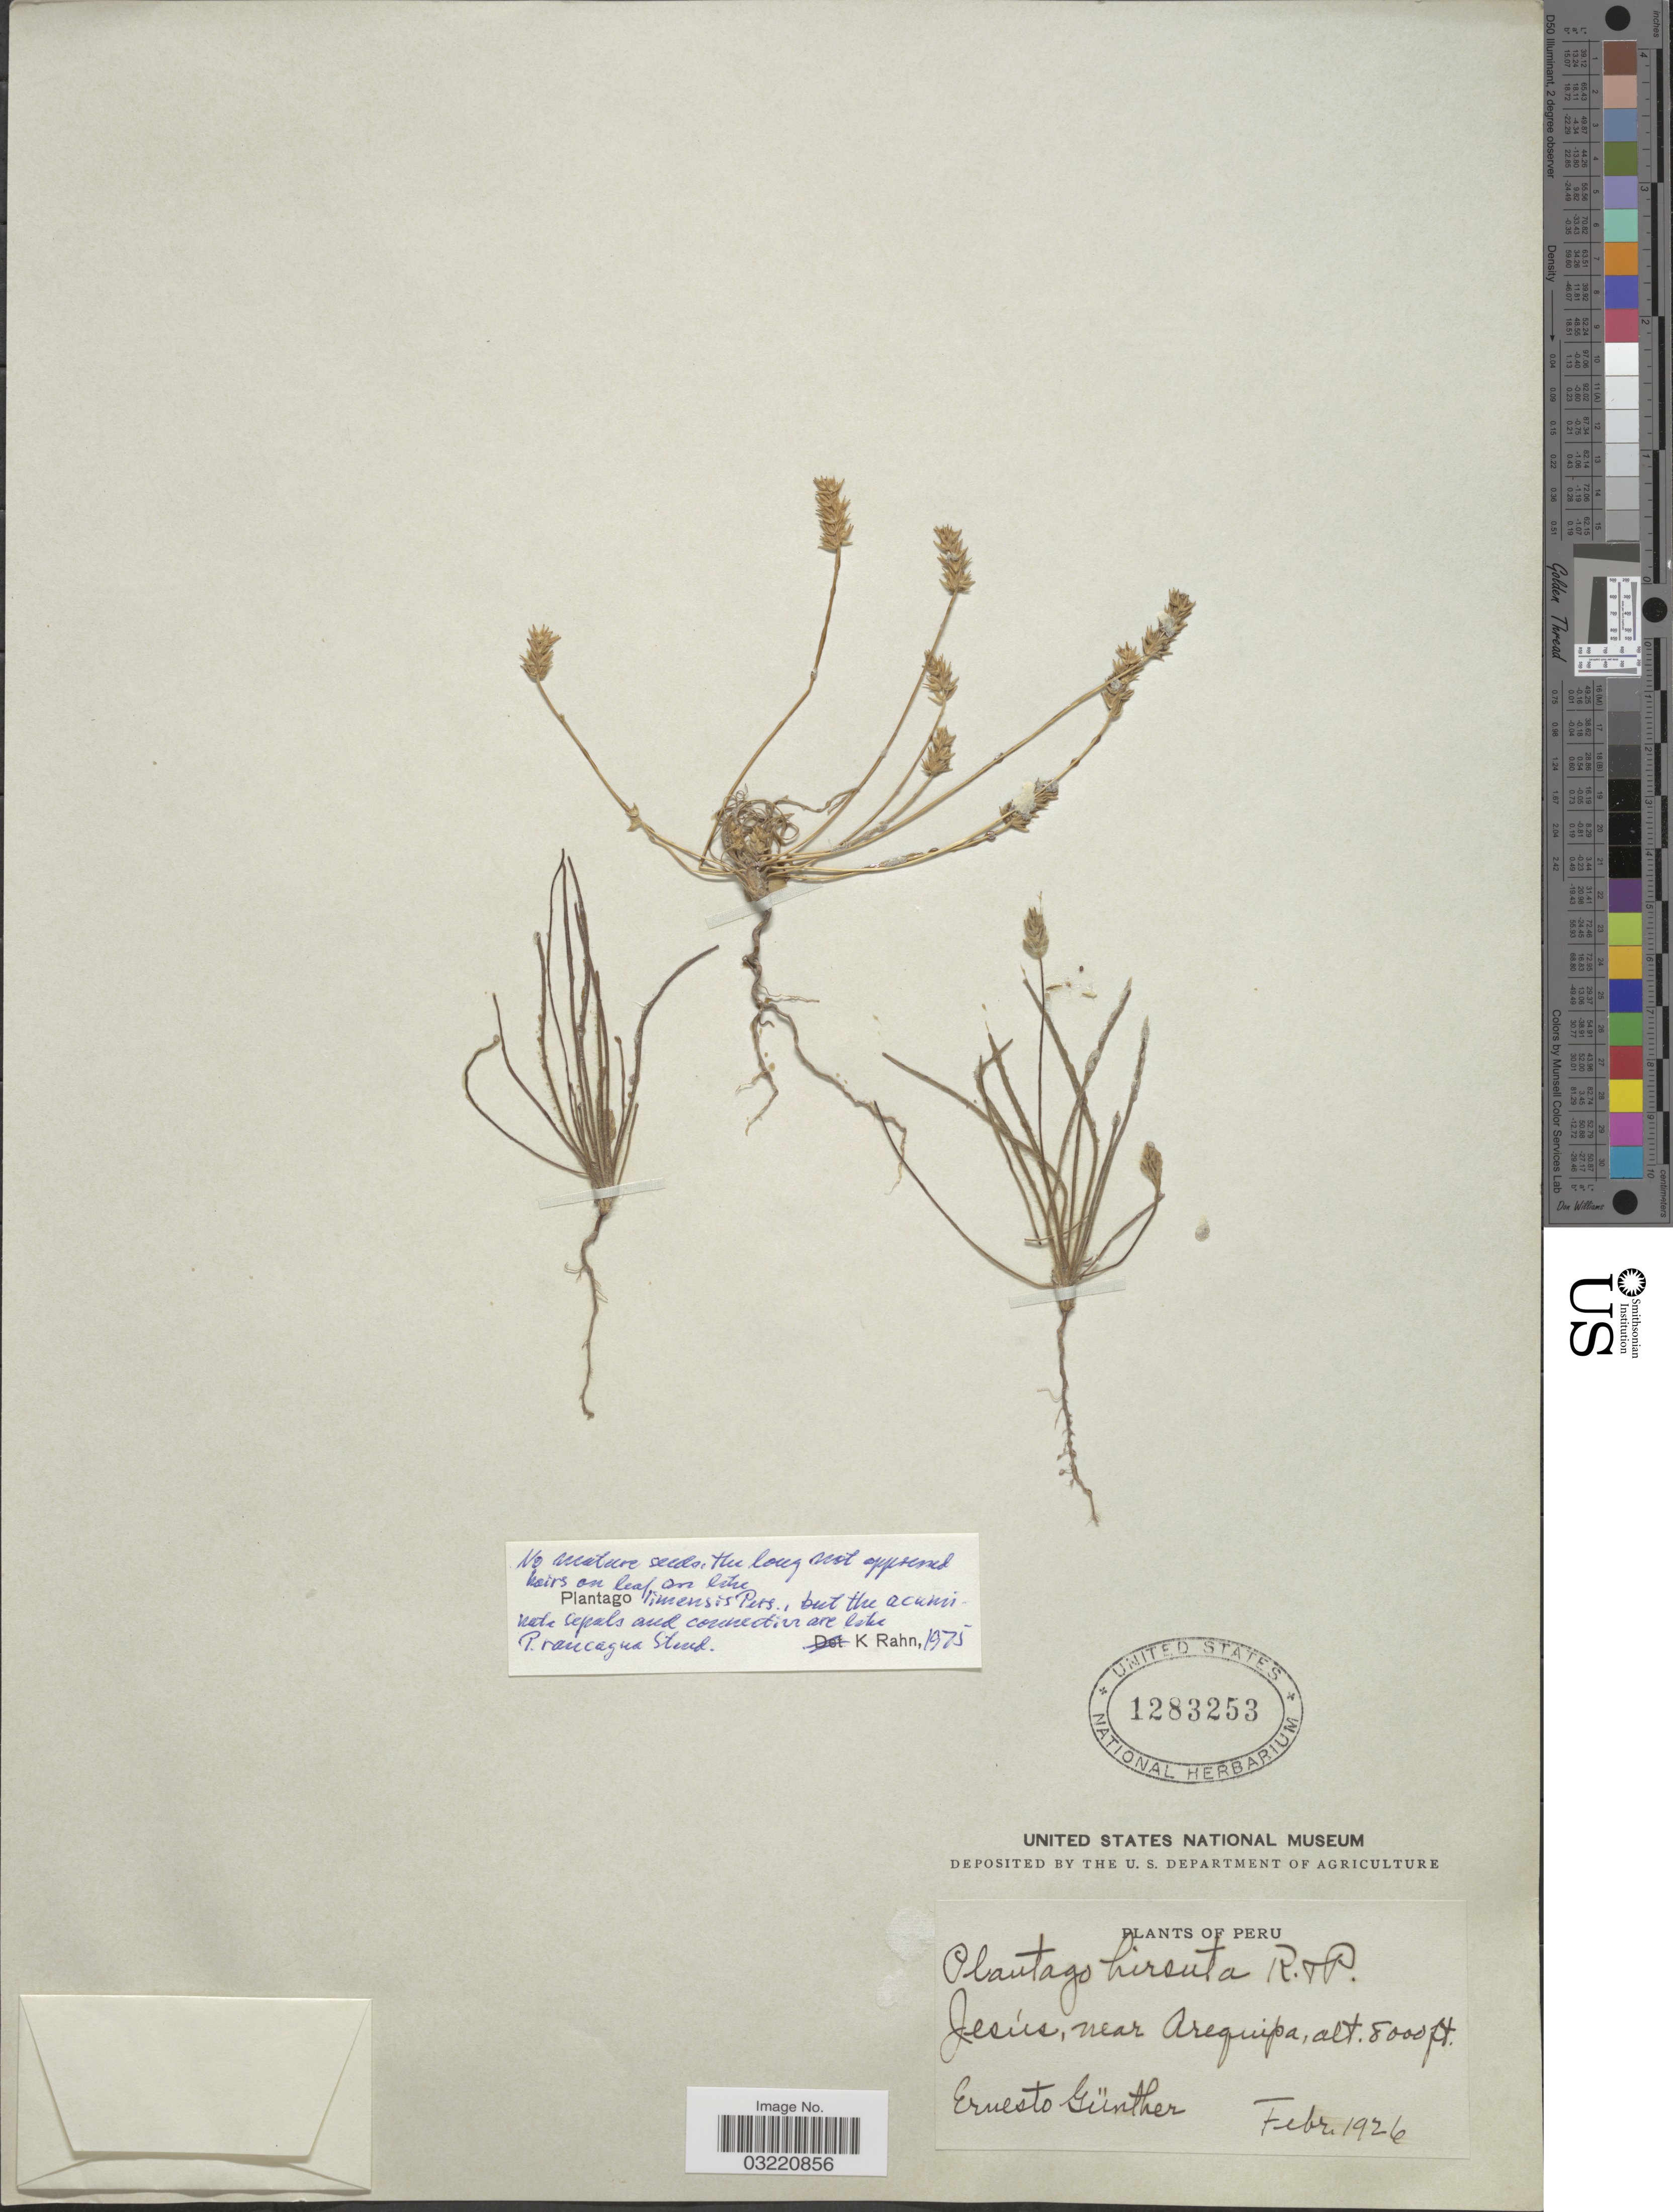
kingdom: Plantae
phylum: Tracheophyta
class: Magnoliopsida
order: Lamiales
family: Plantaginaceae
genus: Plantago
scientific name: Plantago limensis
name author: Pers.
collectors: E. Gunther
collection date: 1926-02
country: Peru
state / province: Arequipa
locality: Jesús, near Arequipa.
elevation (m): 2438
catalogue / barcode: US 1283253